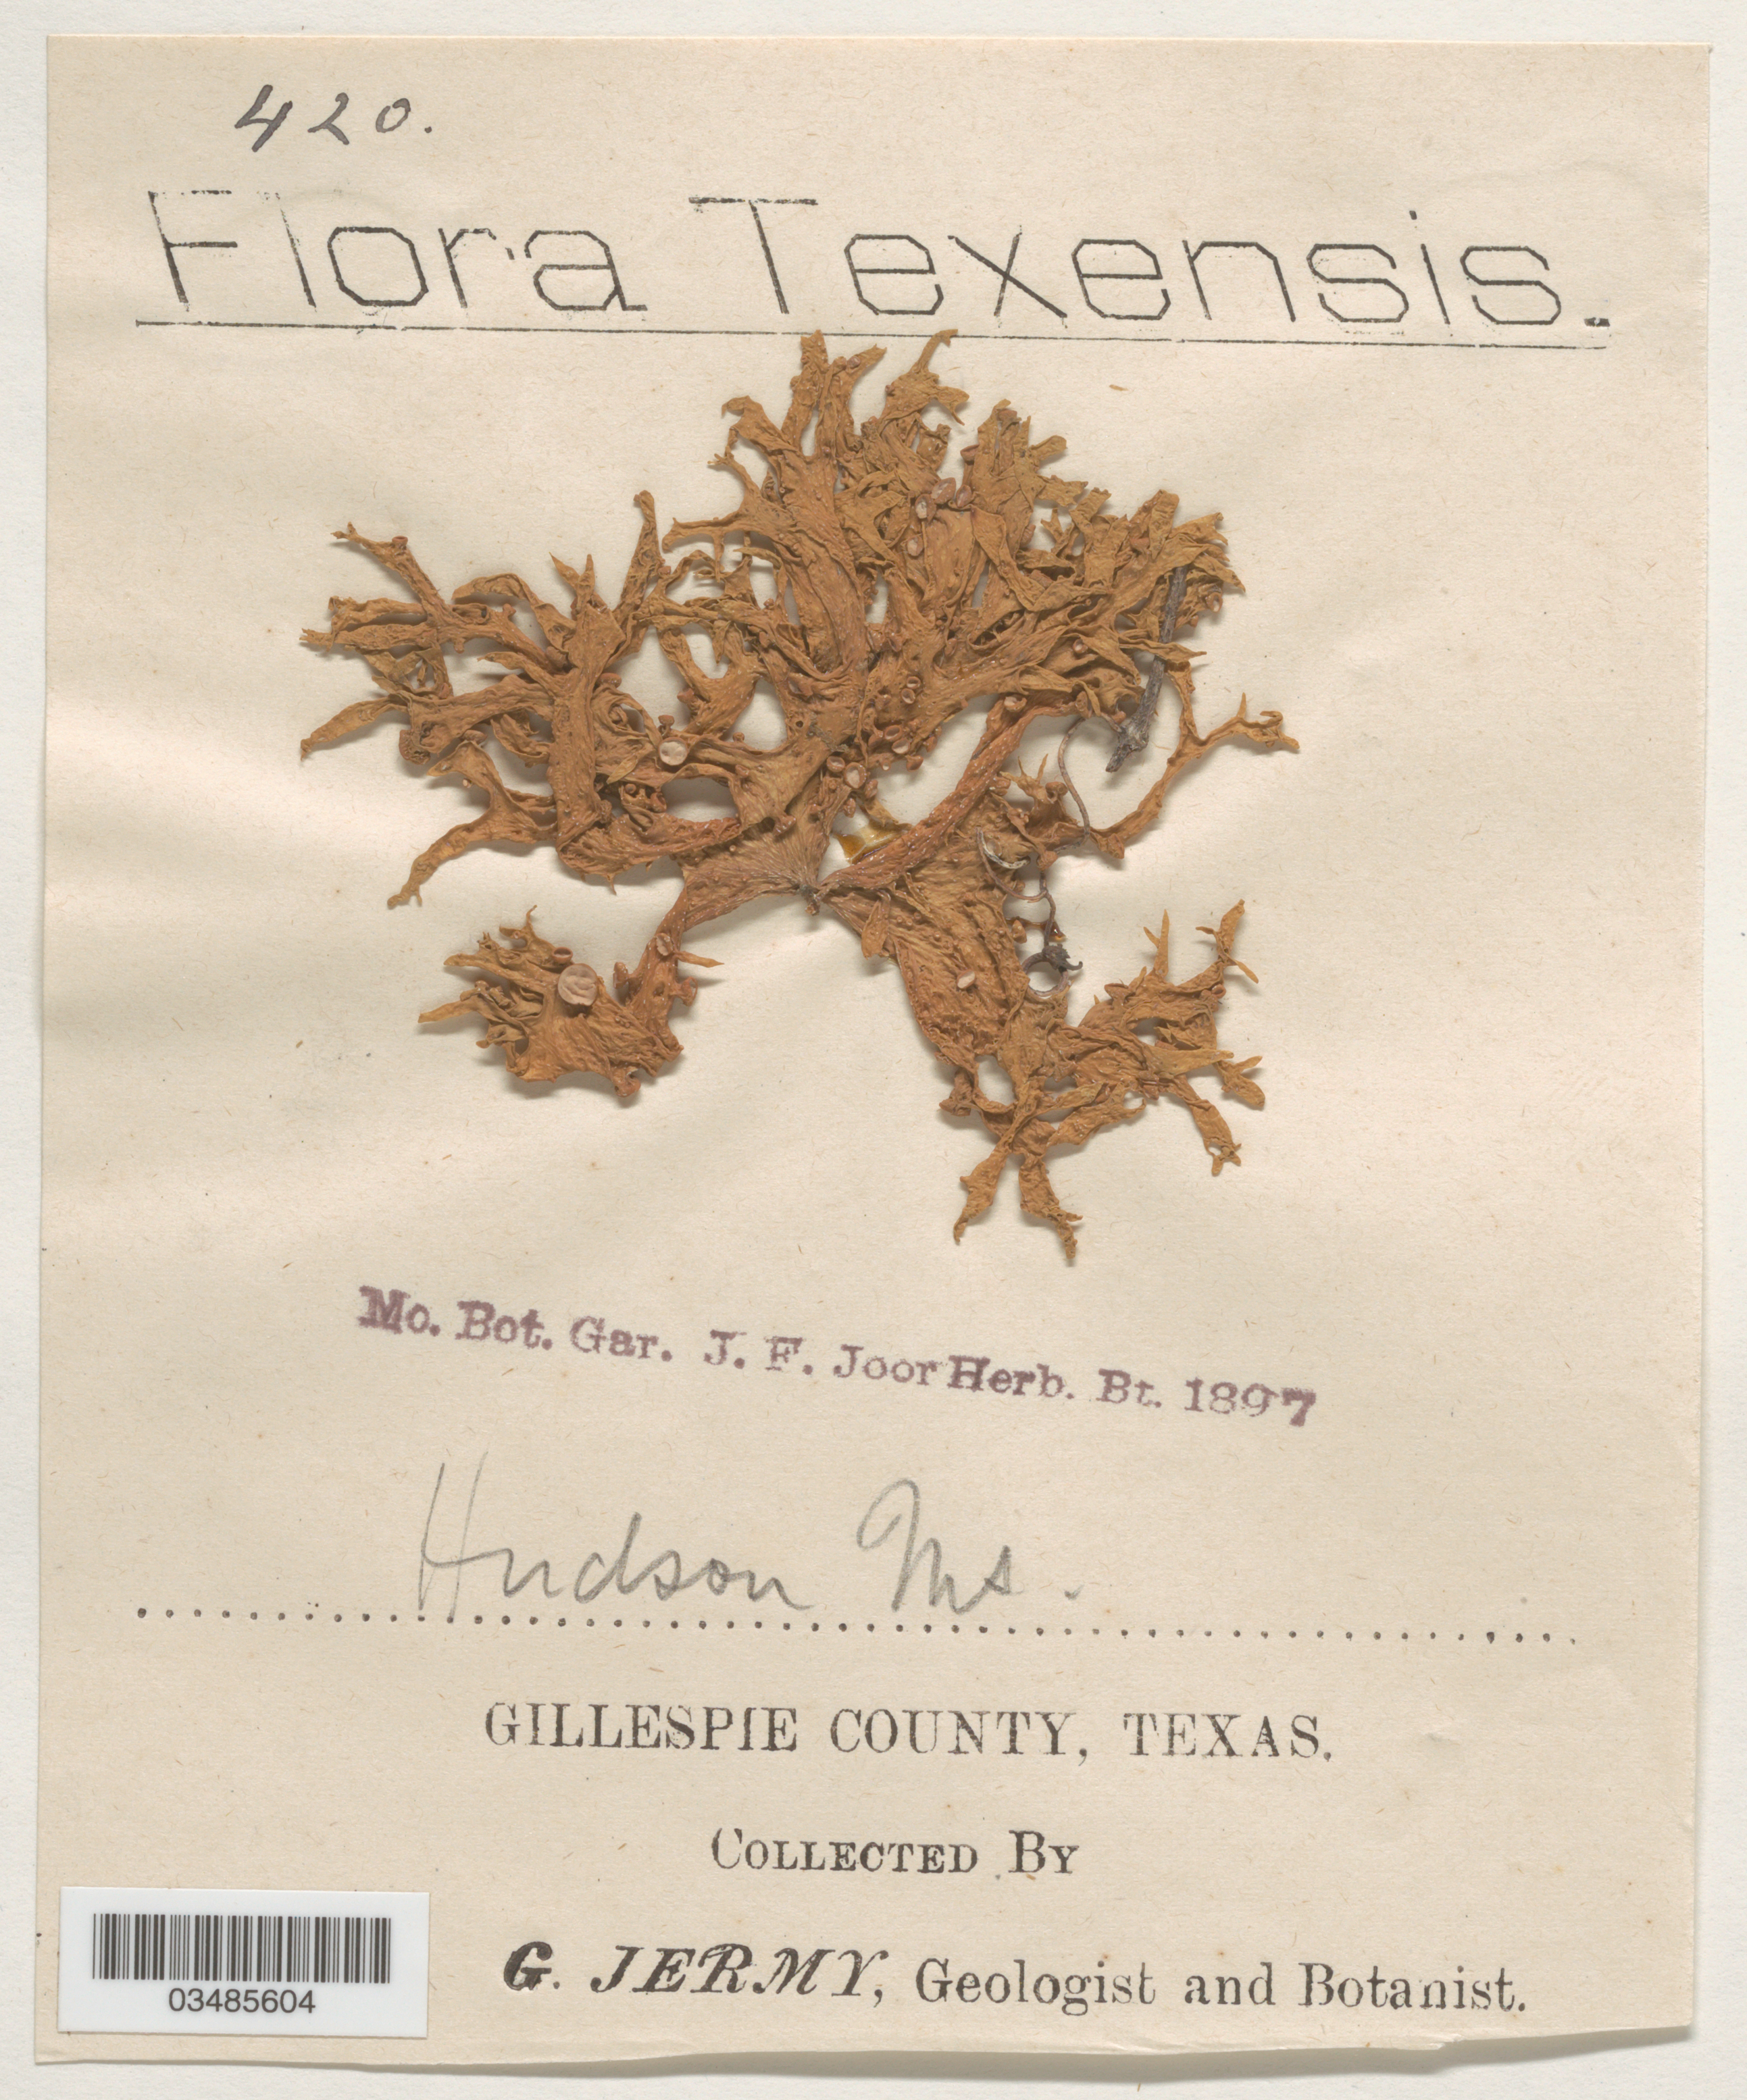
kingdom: Fungi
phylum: Ascomycota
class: Lecanoromycetes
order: Lecanorales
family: Parmeliaceae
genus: Parmelia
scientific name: Parmelia sp.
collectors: G. Jermy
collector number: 420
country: United States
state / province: Texas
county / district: Gillespie